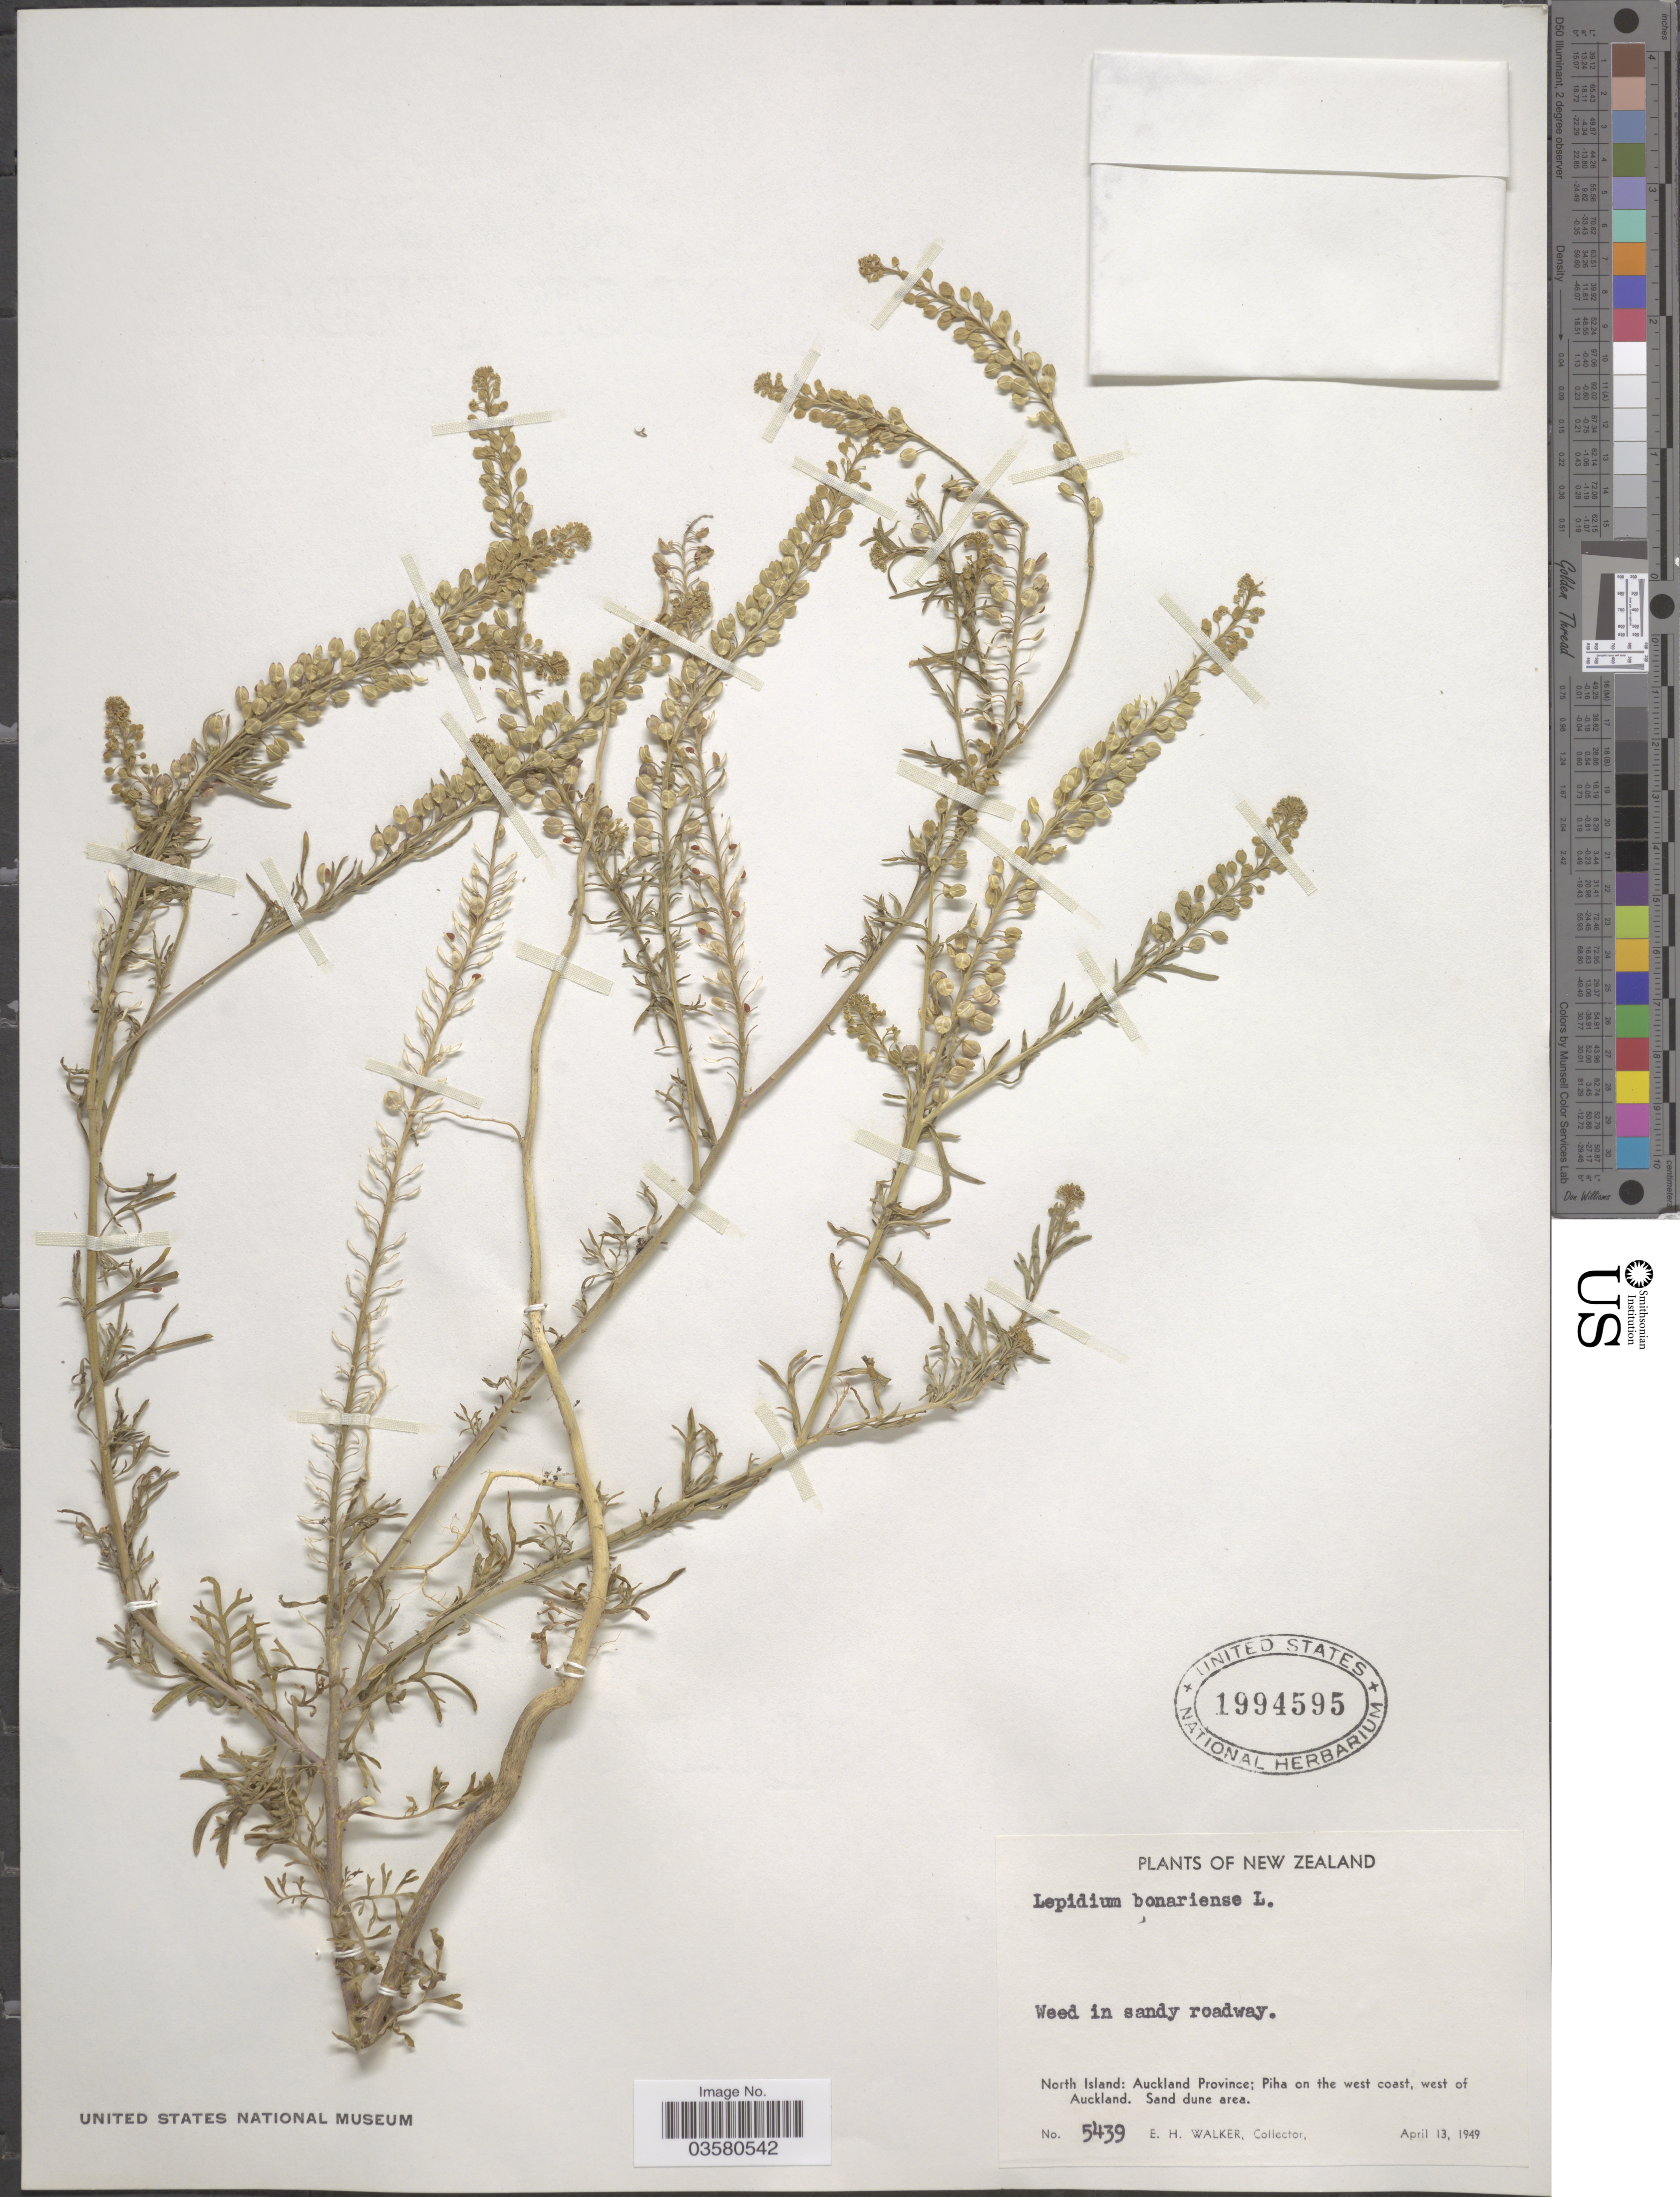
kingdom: Plantae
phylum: Tracheophyta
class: Magnoliopsida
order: Brassicales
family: Brassicaceae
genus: Lepidium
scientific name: Lepidium bonariense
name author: L.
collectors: E. H. Walker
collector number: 5439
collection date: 1949-04-13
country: New Zealand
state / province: Auckland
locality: North Island; Piha on the west coast, west of Auckland. Sand dune area.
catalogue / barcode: US 1994595